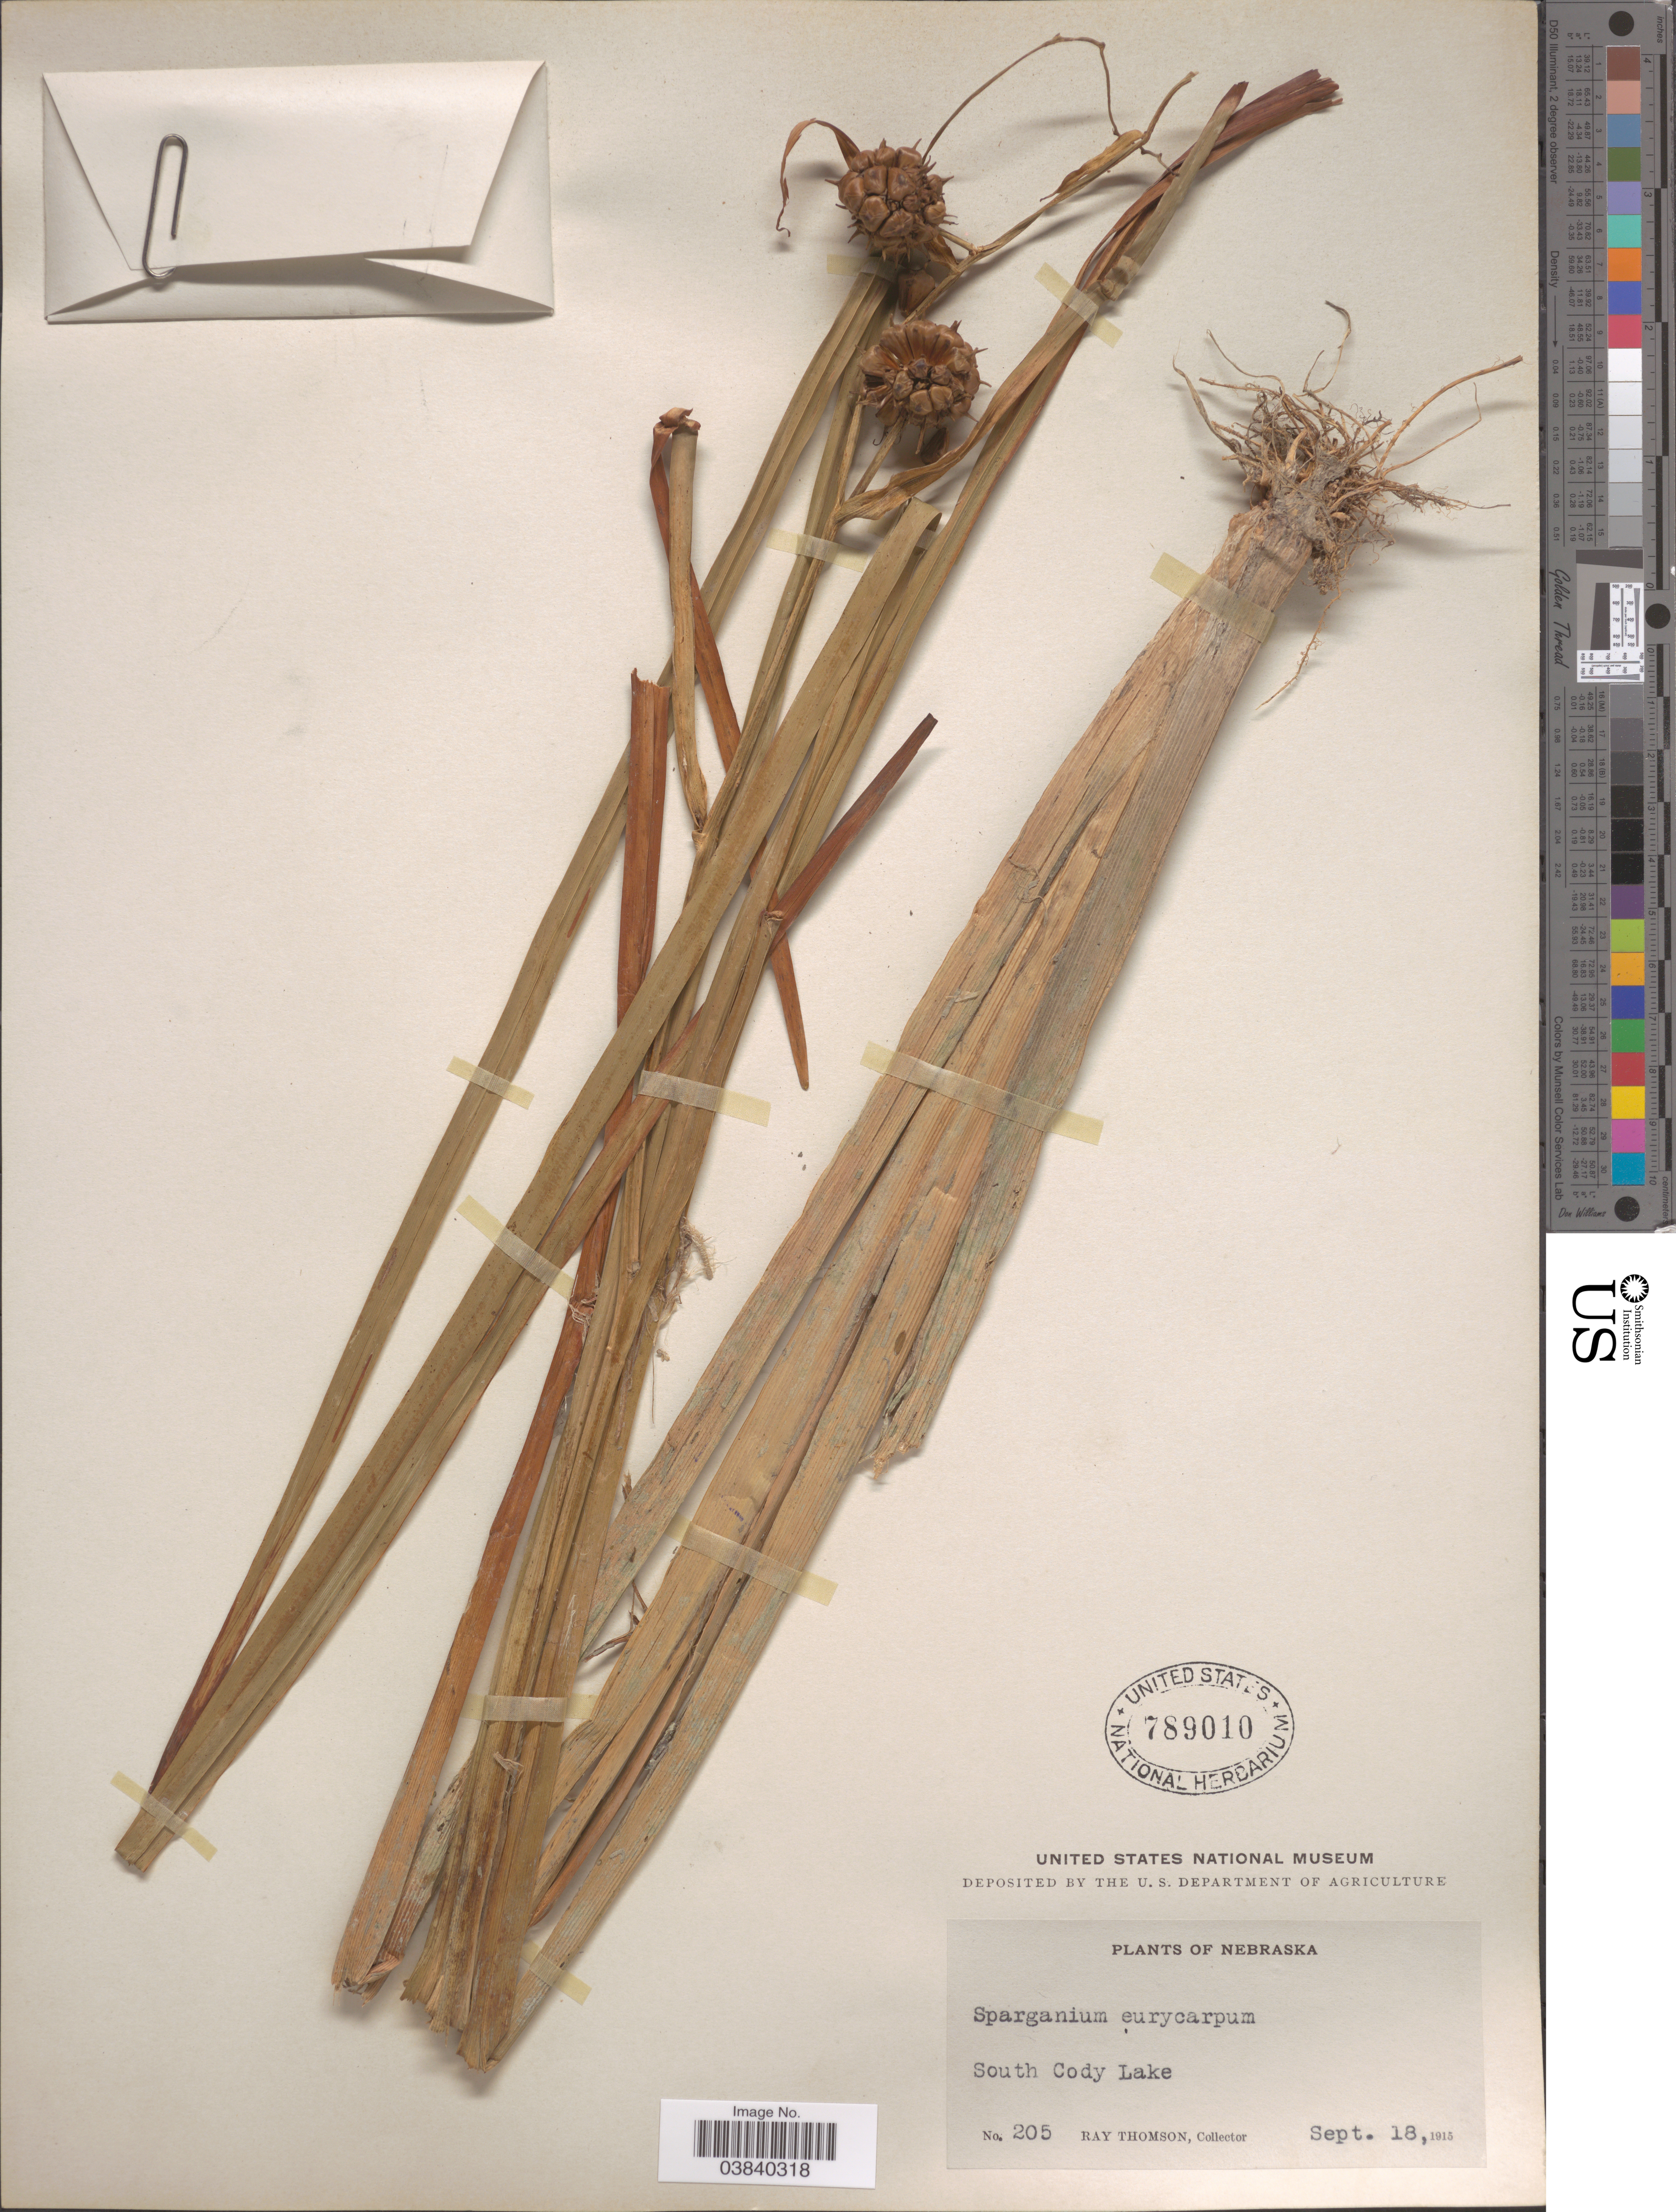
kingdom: Plantae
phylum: Tracheophyta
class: Liliopsida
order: Poales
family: Typhaceae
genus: Sparganium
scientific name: Sparganium eurycarpum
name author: Engelm.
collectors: R. Thomson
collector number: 205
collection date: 1915-09-18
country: United States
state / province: Nebraska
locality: South Cody Lake.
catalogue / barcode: US 789010